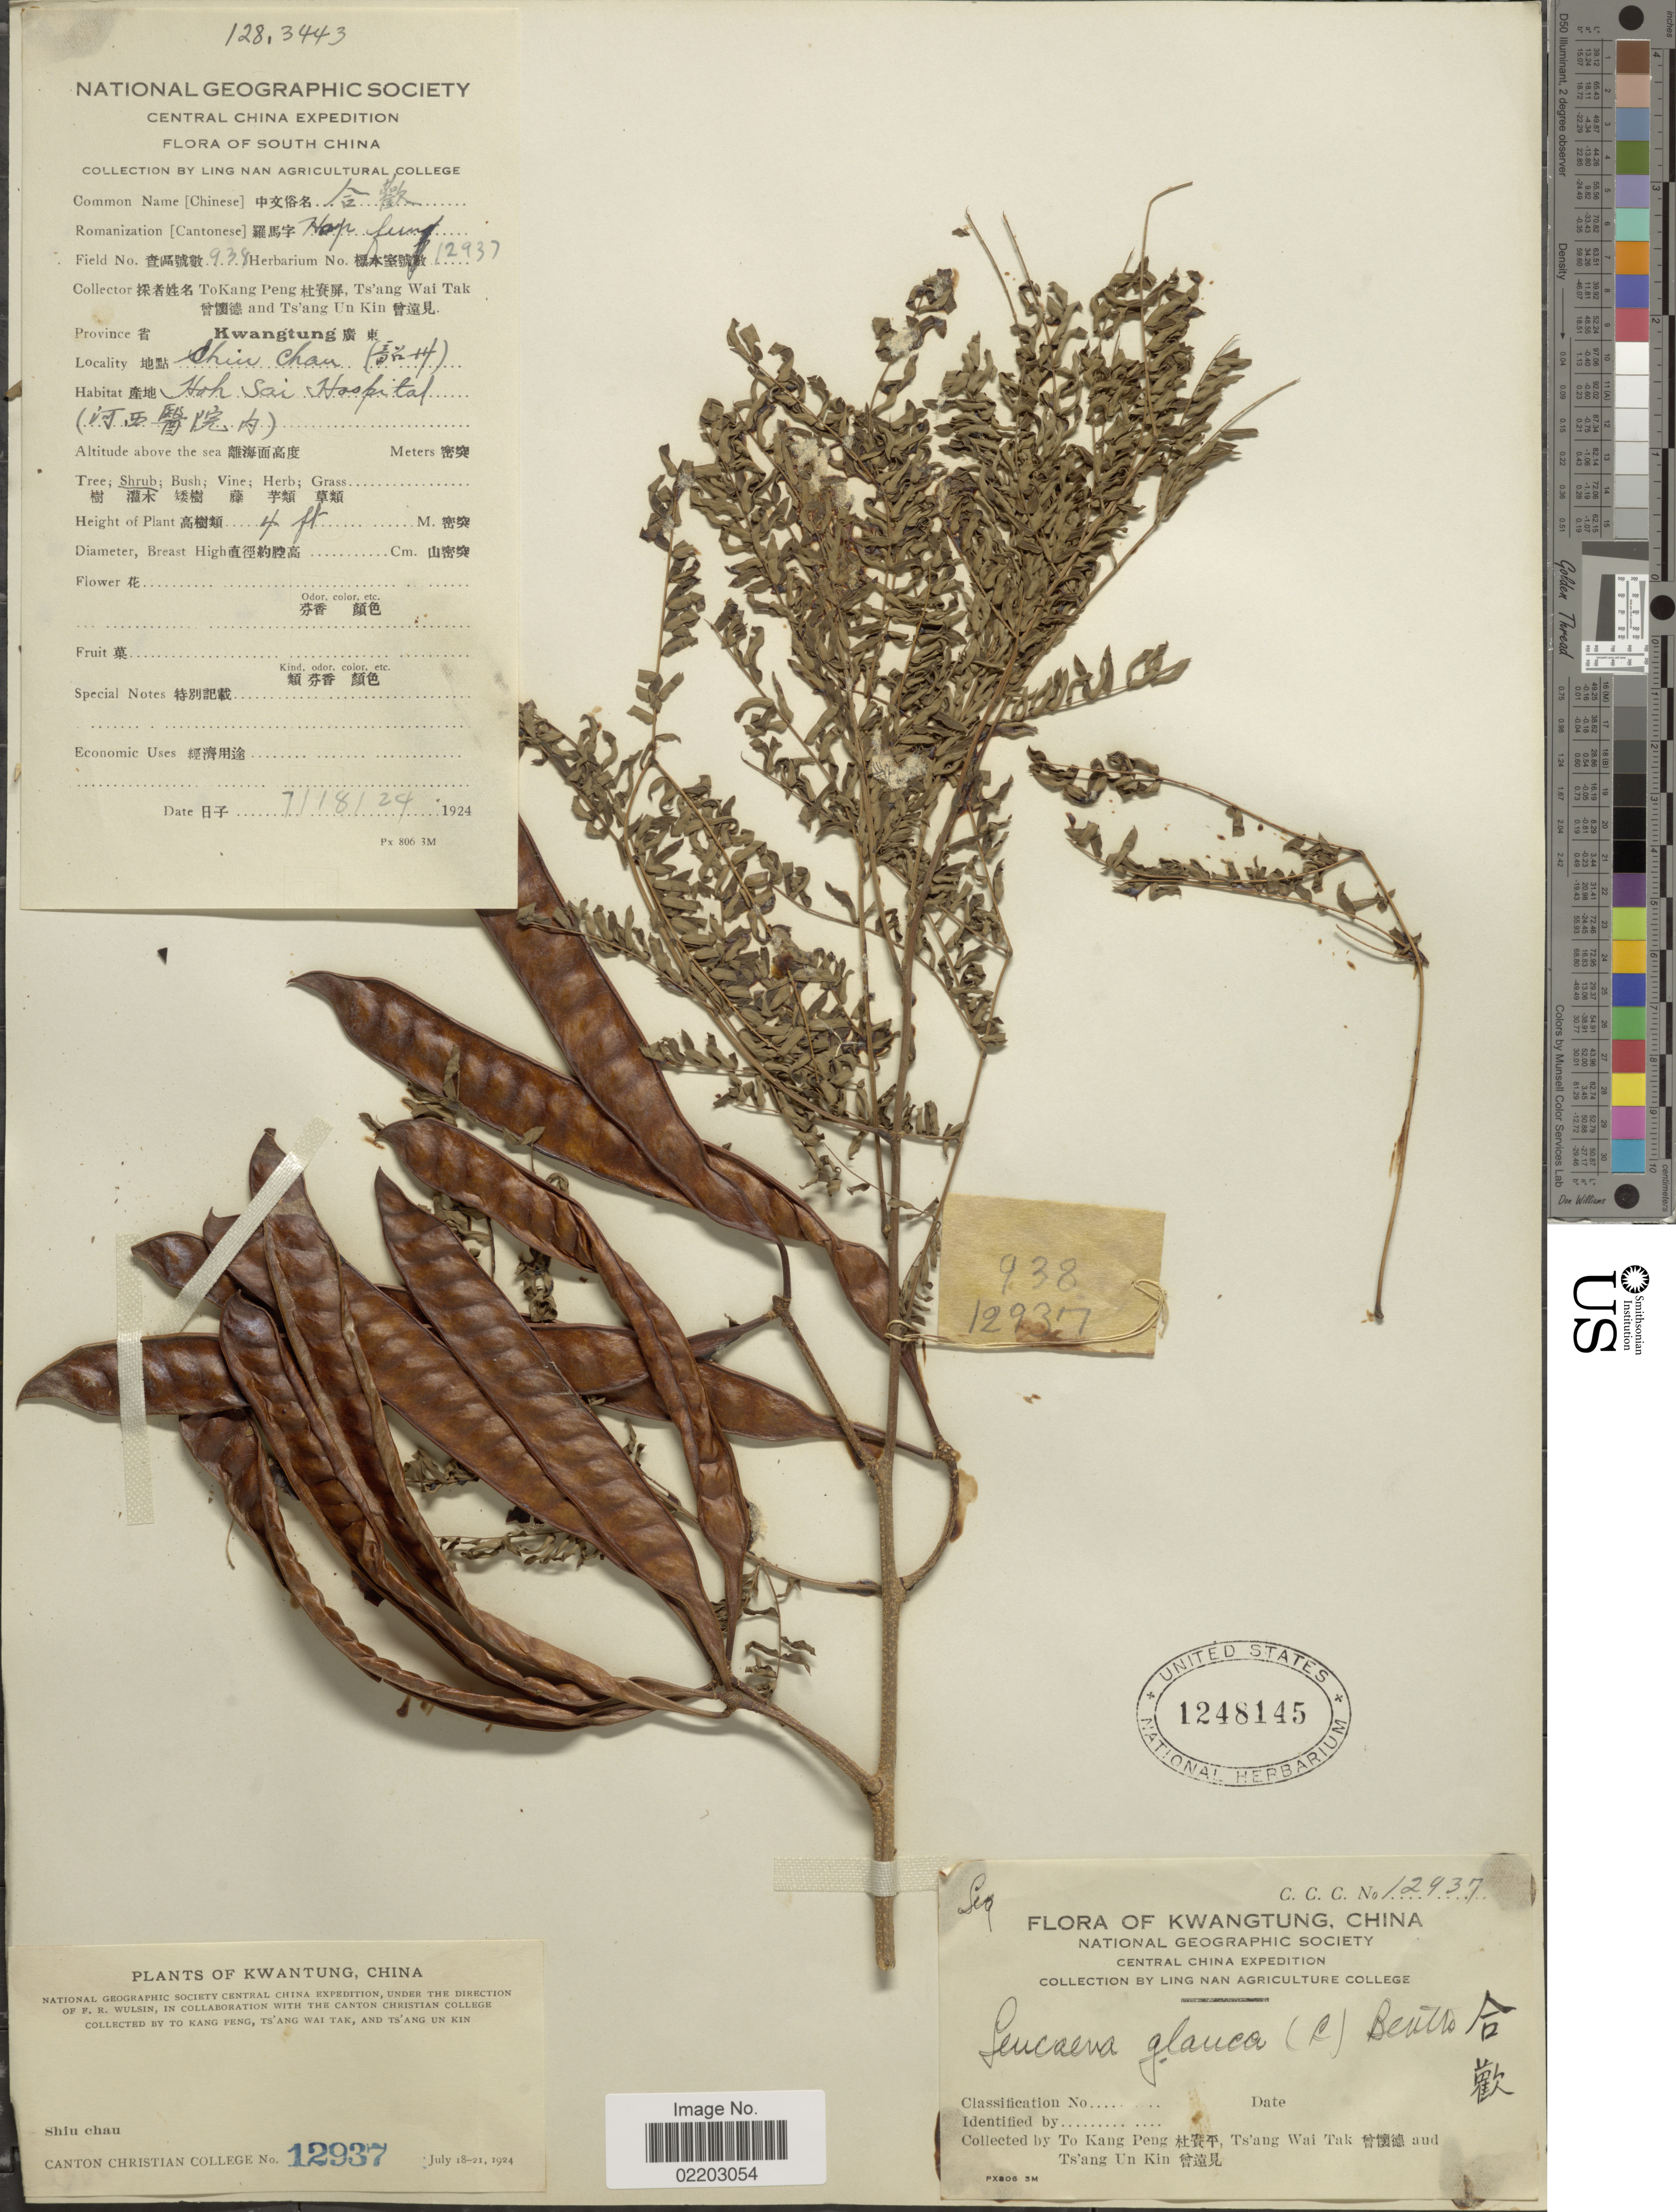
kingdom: Plantae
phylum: Tracheophyta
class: Magnoliopsida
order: Fabales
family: Fabaceae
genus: Leucaena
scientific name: Leucaena leucocephala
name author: (Lam.) de Wit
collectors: T. K. Peng, W. T. Tsang & Ts' Ang Un Kin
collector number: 12937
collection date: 1924-07-18/1924-07-21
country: China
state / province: Guangdong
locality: Kwangtung, China. Shiu chau.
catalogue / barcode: US 1248145